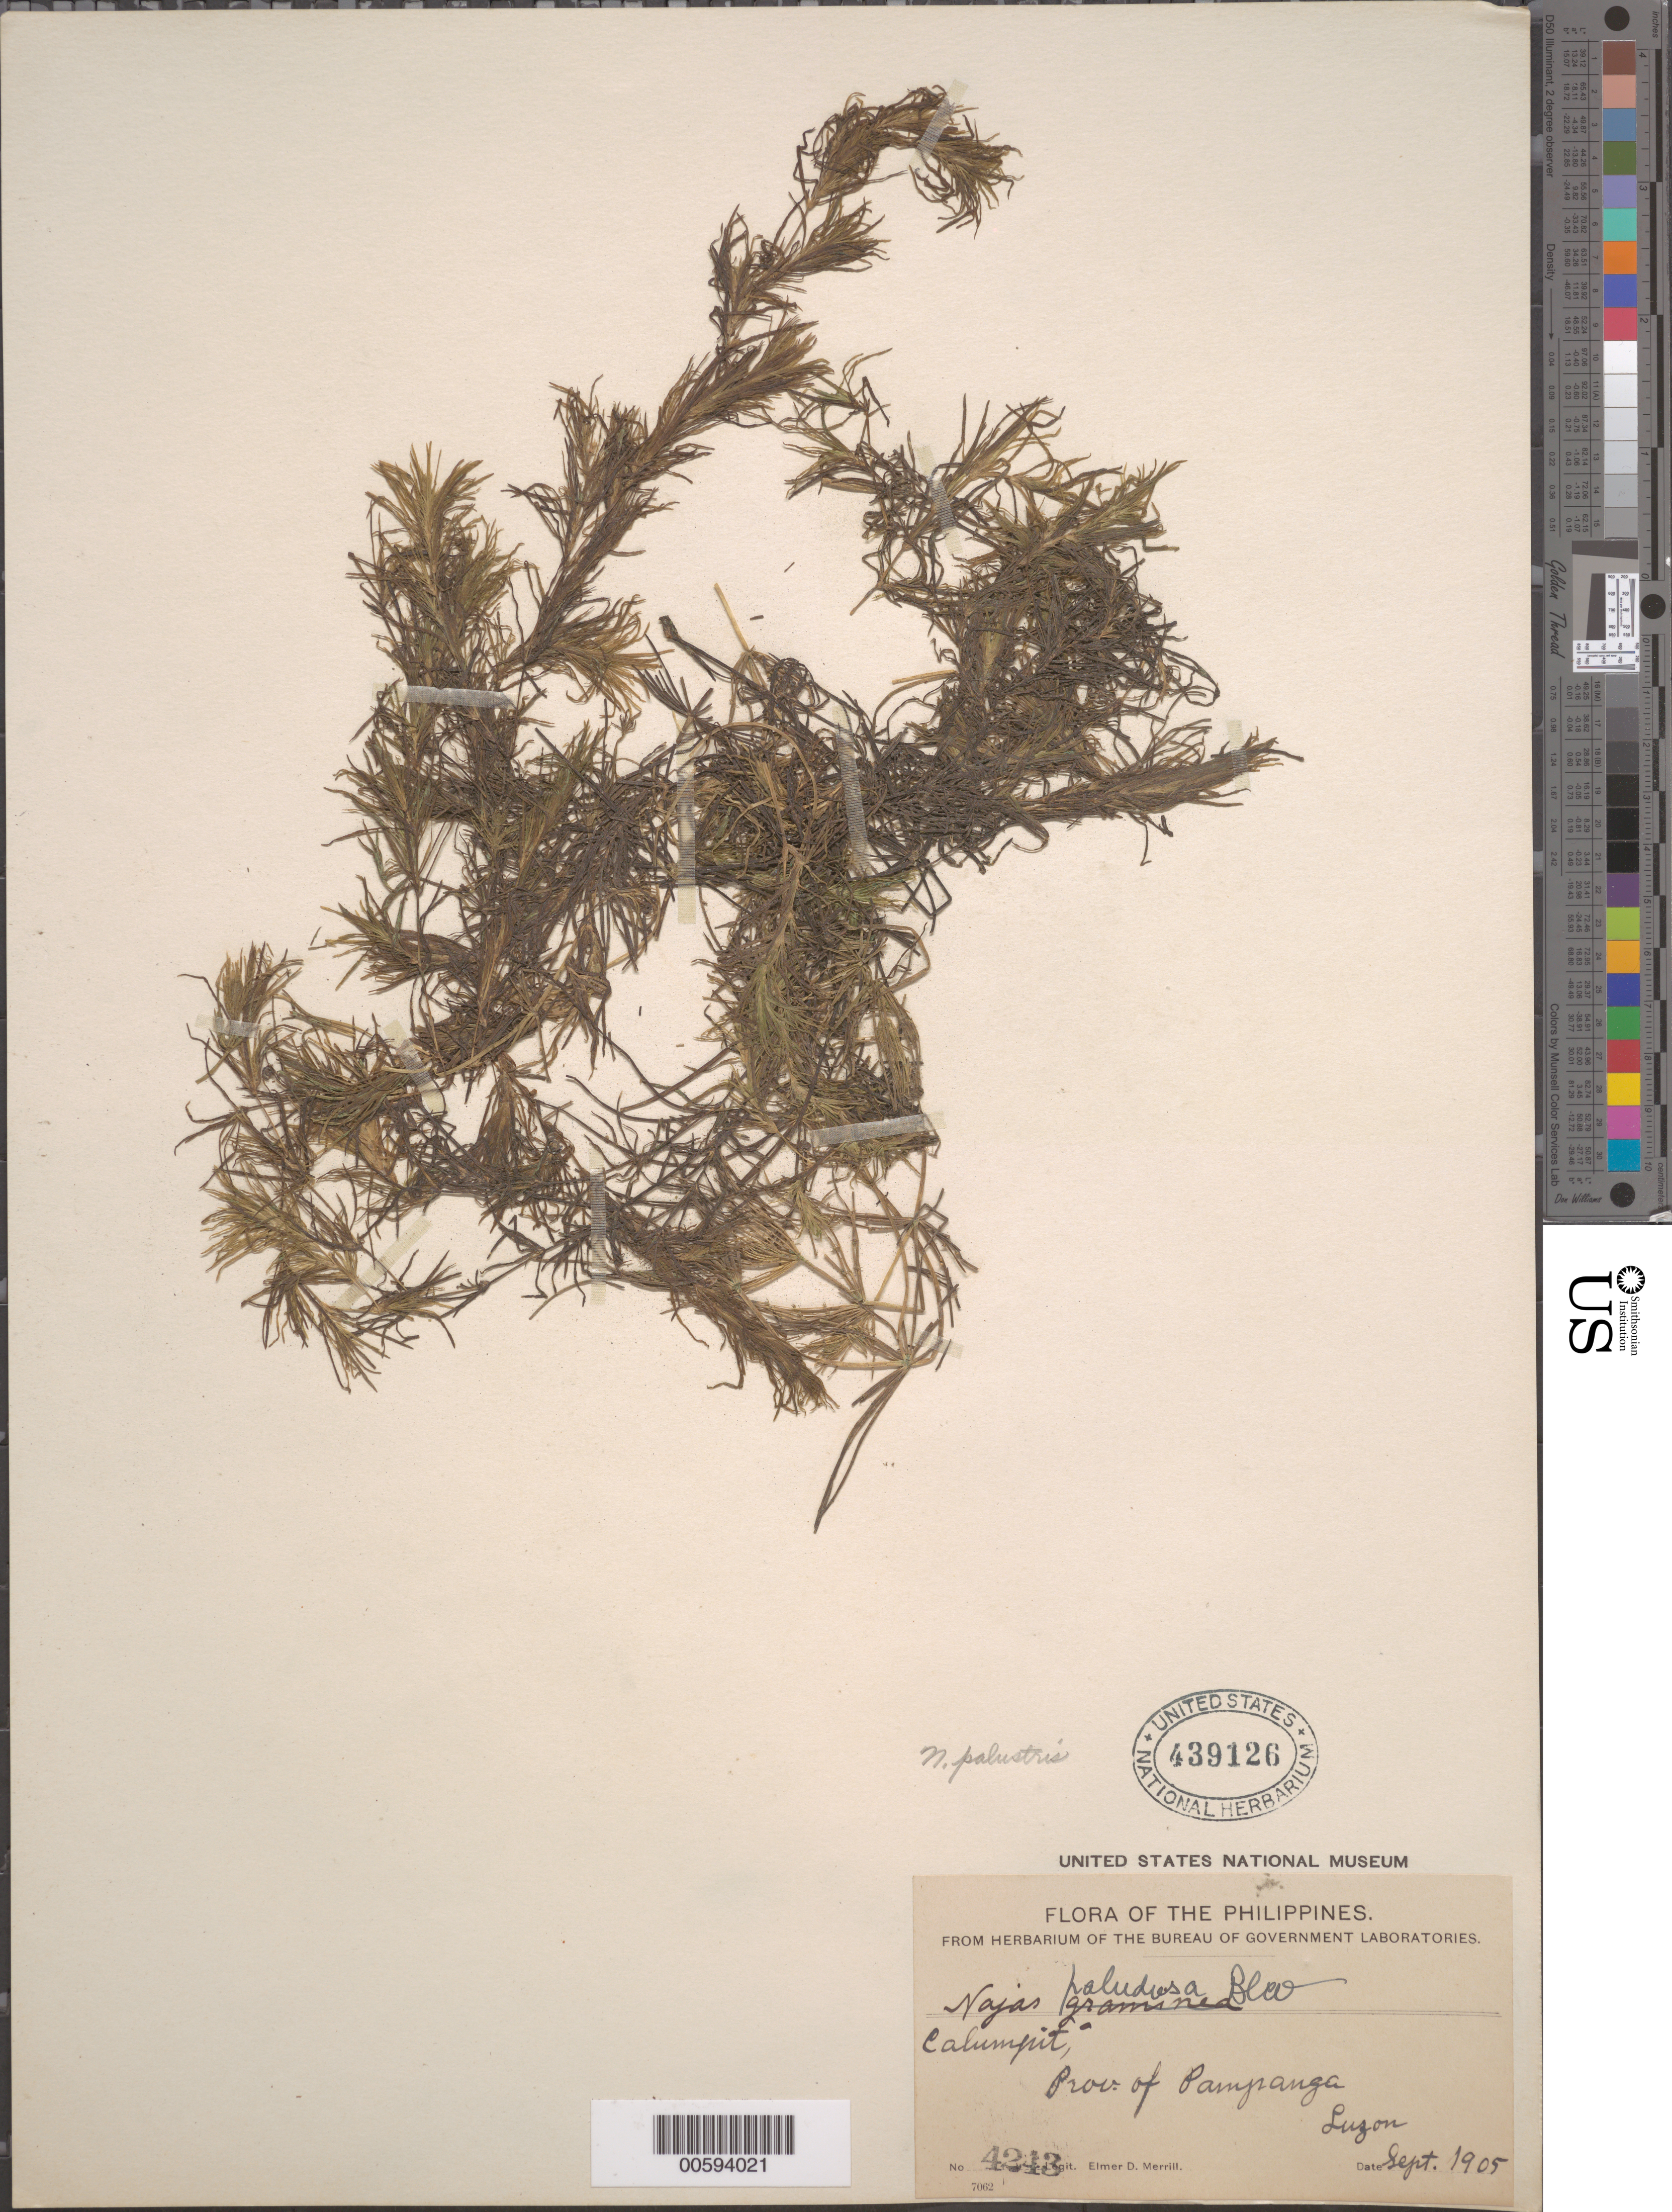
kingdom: Plantae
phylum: Tracheophyta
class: Liliopsida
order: Alismatales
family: Hydrocharitaceae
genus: Najas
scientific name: Najas palustris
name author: Blanco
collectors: E. D. Merrill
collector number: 4243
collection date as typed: Sep 1905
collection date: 1905-09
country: Philippines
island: Luzon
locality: Pampanga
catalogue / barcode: US 439126